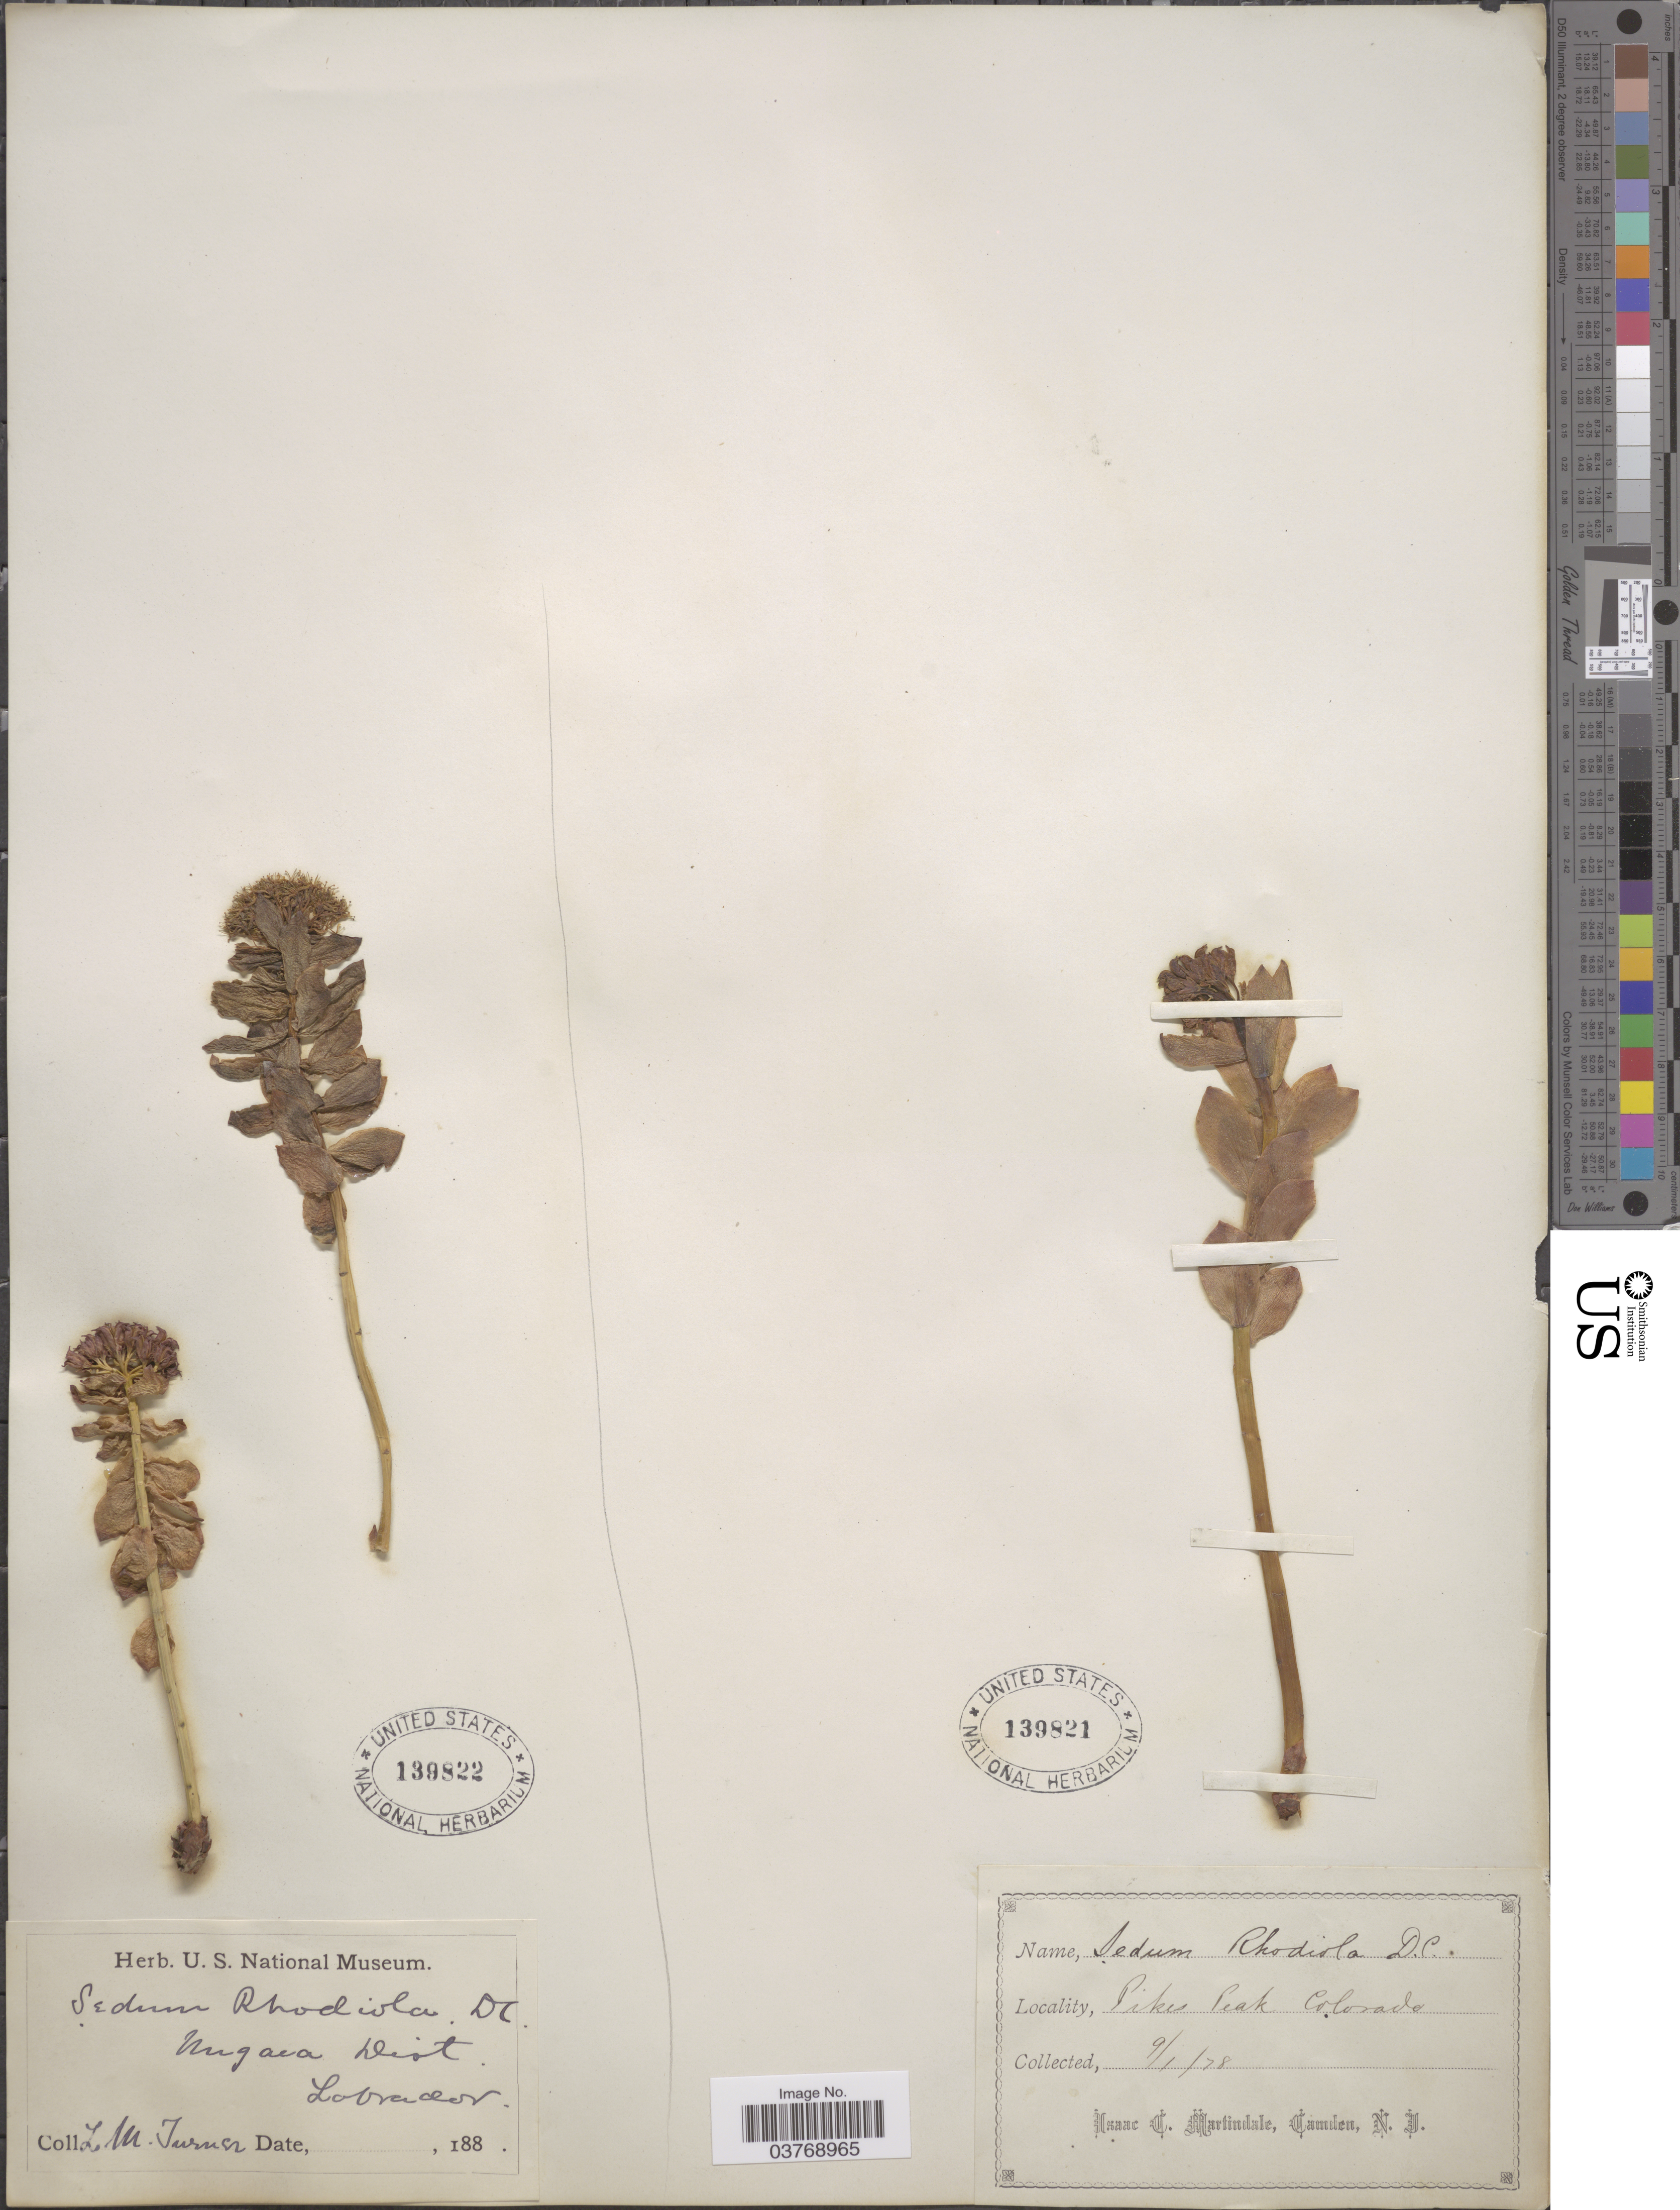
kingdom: Plantae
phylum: Tracheophyta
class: Magnoliopsida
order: Saxifragales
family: Crassulaceae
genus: Rhodiola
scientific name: Rhodiola rosea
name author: L.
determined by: Strong, Mark T., (BOT), Smithsonian Institution - National Museum of Natural History (UNITED STATES)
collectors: L. M. Turner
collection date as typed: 188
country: Canada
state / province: Newfoundland and Labrador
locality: Ungava Dist. Labrador.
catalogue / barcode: US 139822